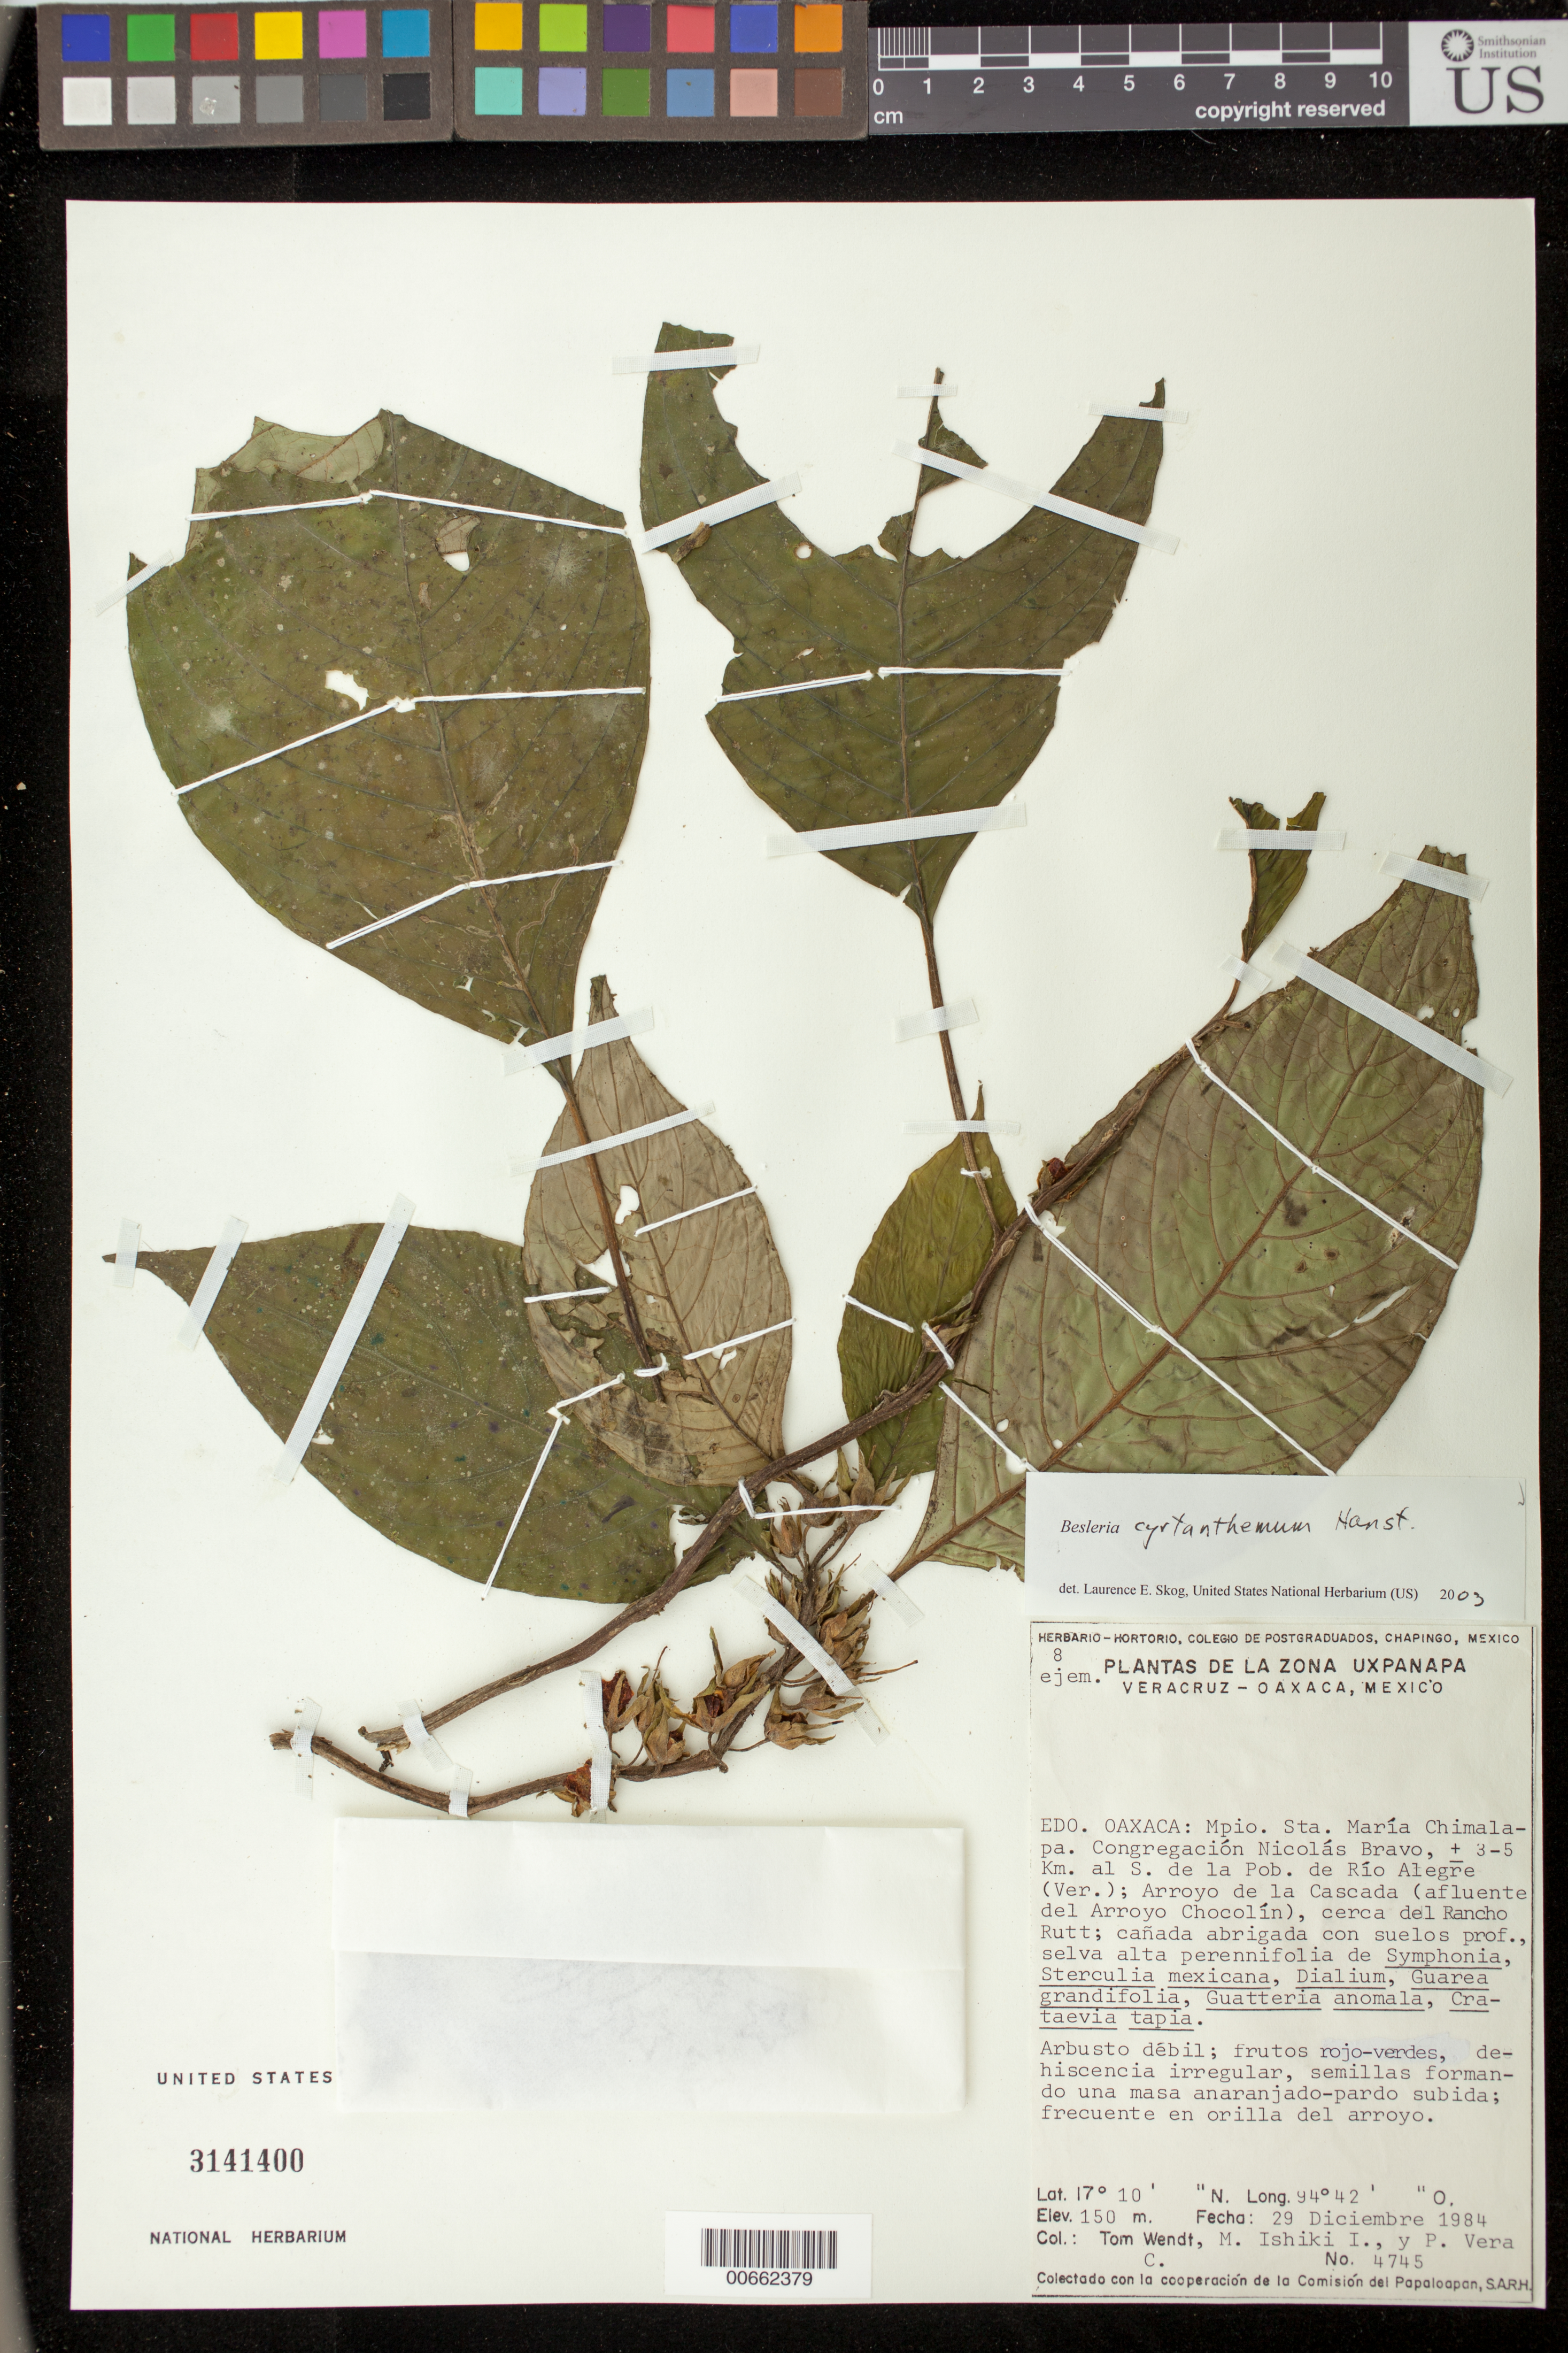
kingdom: Plantae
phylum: Tracheophyta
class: Magnoliopsida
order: Lamiales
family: Gesneriaceae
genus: Besleria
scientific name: Besleria cyrtanthemum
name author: Hanst.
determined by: Skog, Laurence E.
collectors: T. L. Wendt, M. Ishiki & P. Vera C.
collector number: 4745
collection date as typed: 29 Dec 1984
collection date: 1984-12-29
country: Mexico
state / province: Oaxaca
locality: Mpio. Sta. María Chimalapa, congregación Nicolás Bravo, ±3-5 km al S de la Porb. de Río Alegre (Ver.); Arroyo de la Cascada (afluente del Arroyo Chocolín), cerca del Rancho Rutt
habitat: Cañada abrigada con suelos prof., selva alta perennifolia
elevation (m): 150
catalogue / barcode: US 3141400